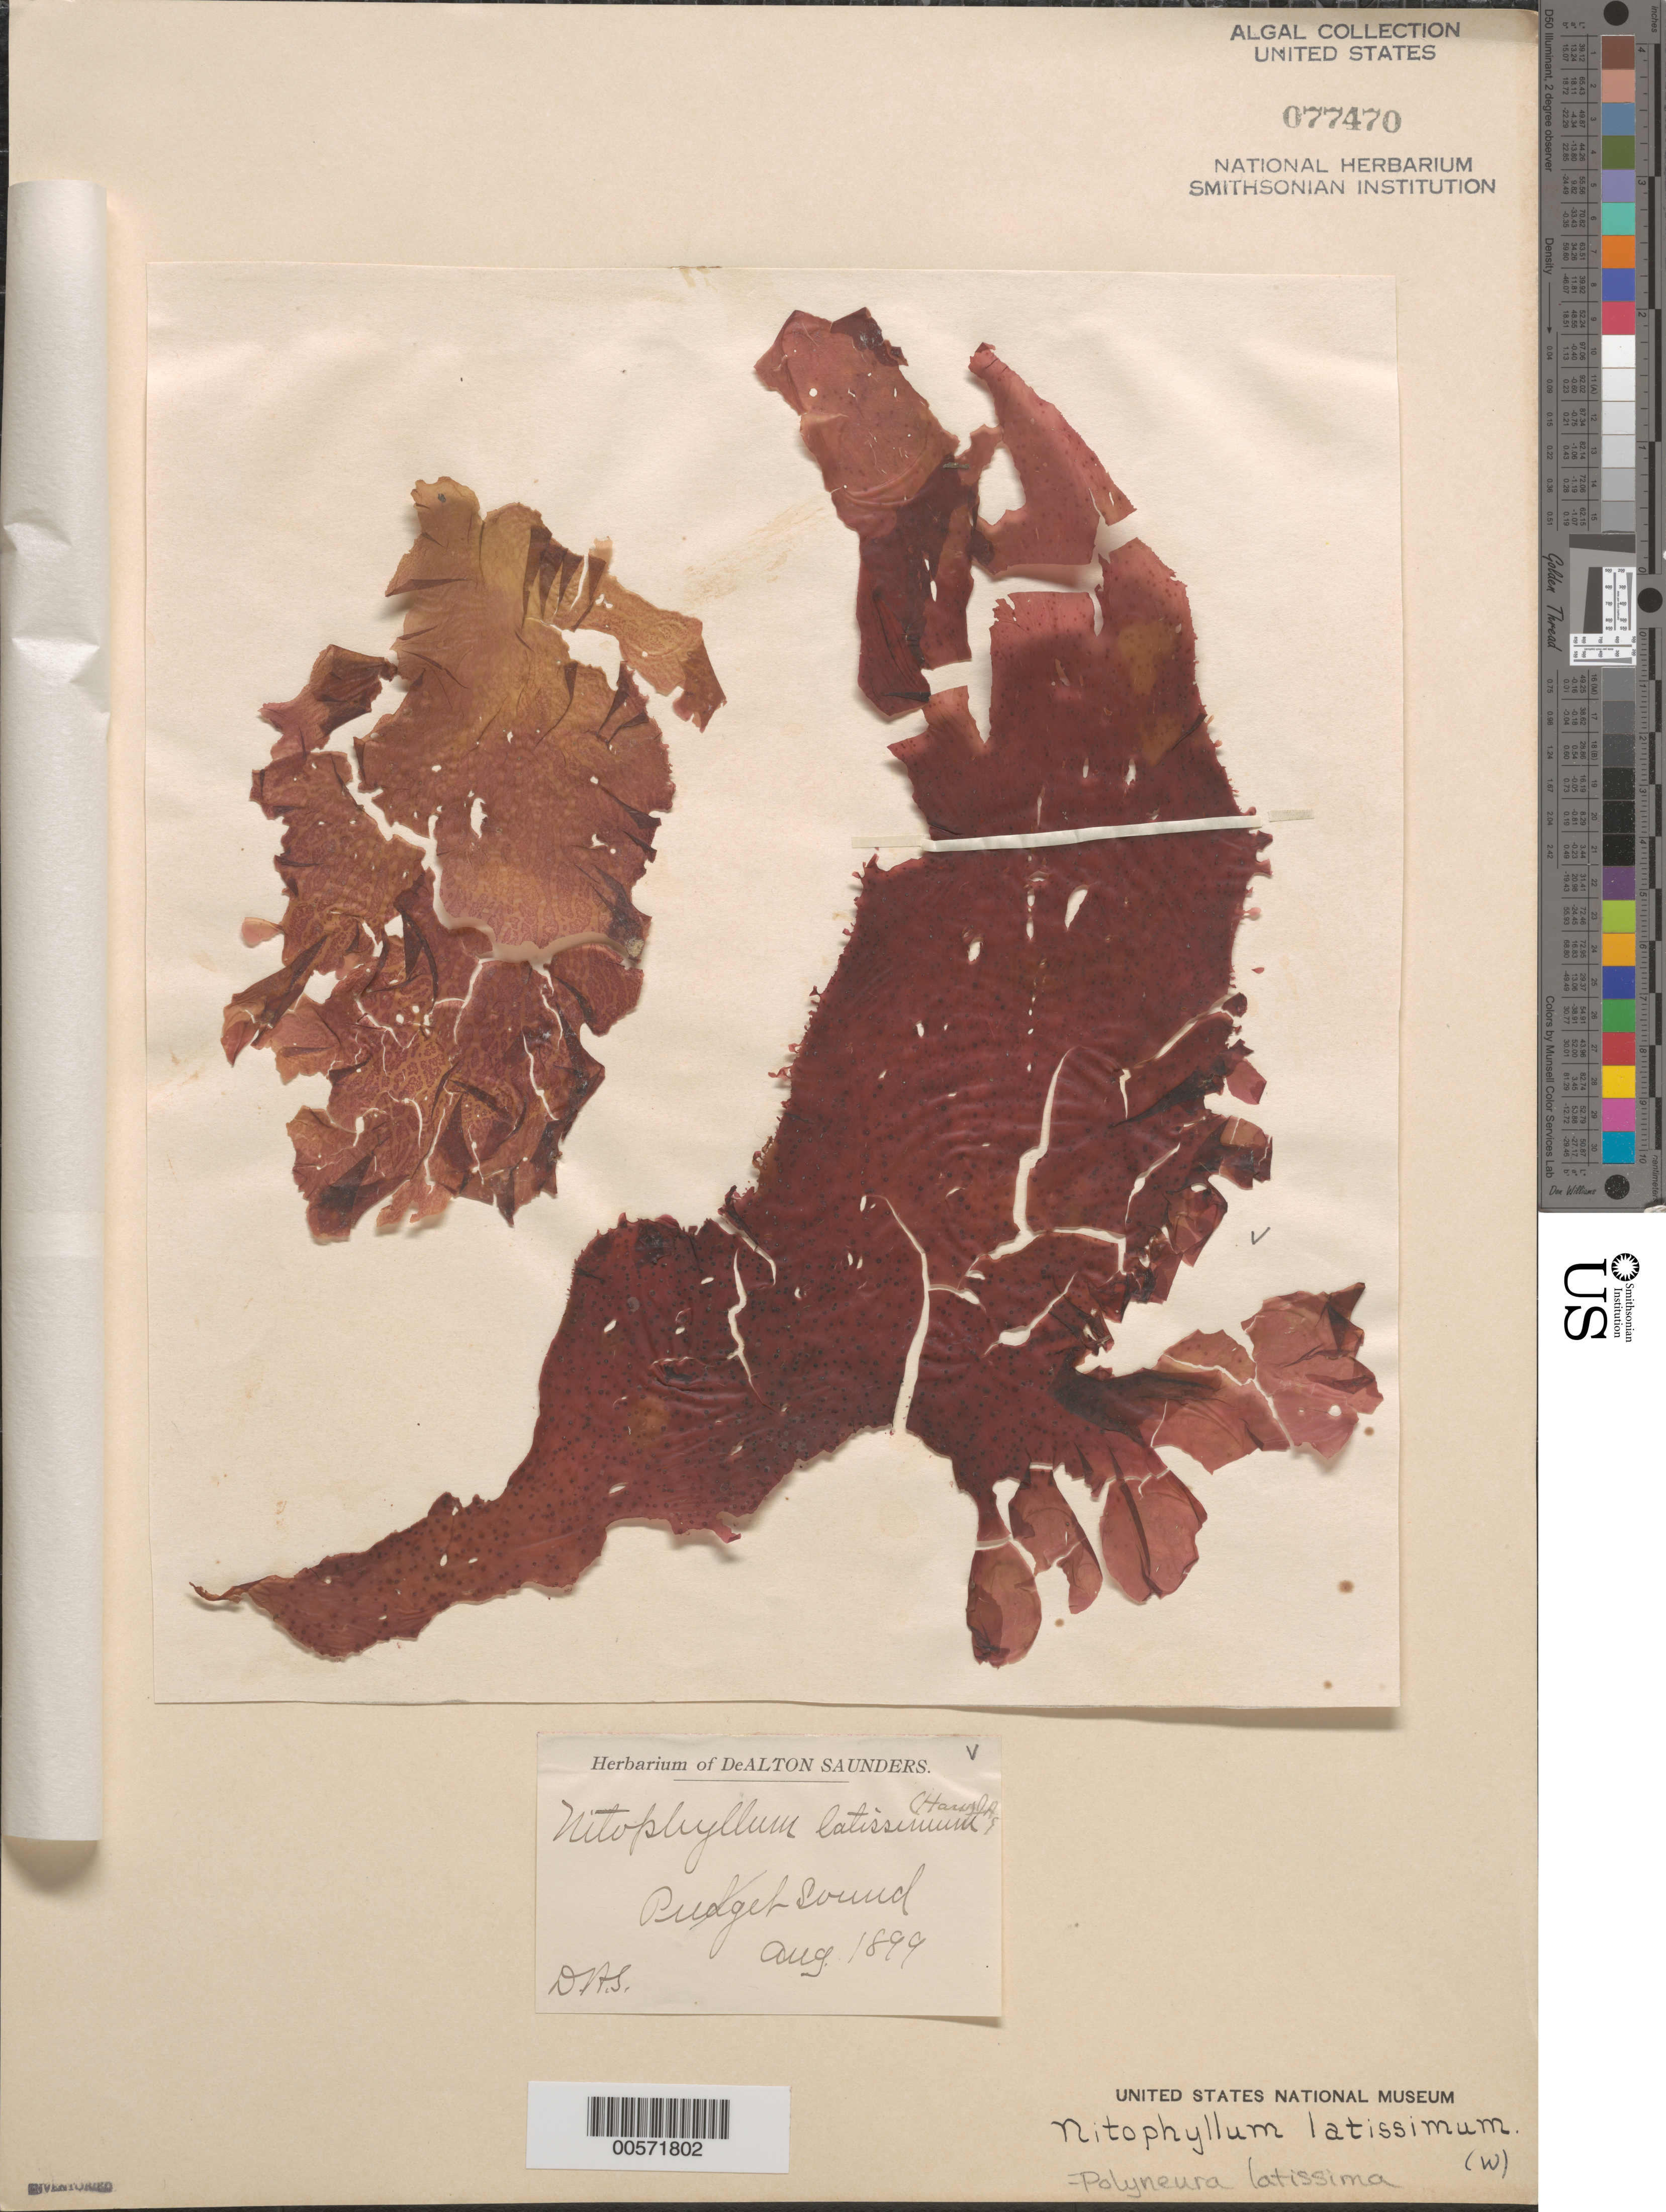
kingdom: Plantae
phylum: Rhodophyta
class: Florideophyceae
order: Ceramiales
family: Delesseriaceae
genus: Polyneura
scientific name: Polyneura latissima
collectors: D. Saunders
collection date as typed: Aug 1899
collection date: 1899-08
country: United States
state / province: Washington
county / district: King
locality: Puget Sound (Pudget Sound)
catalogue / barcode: US 77470